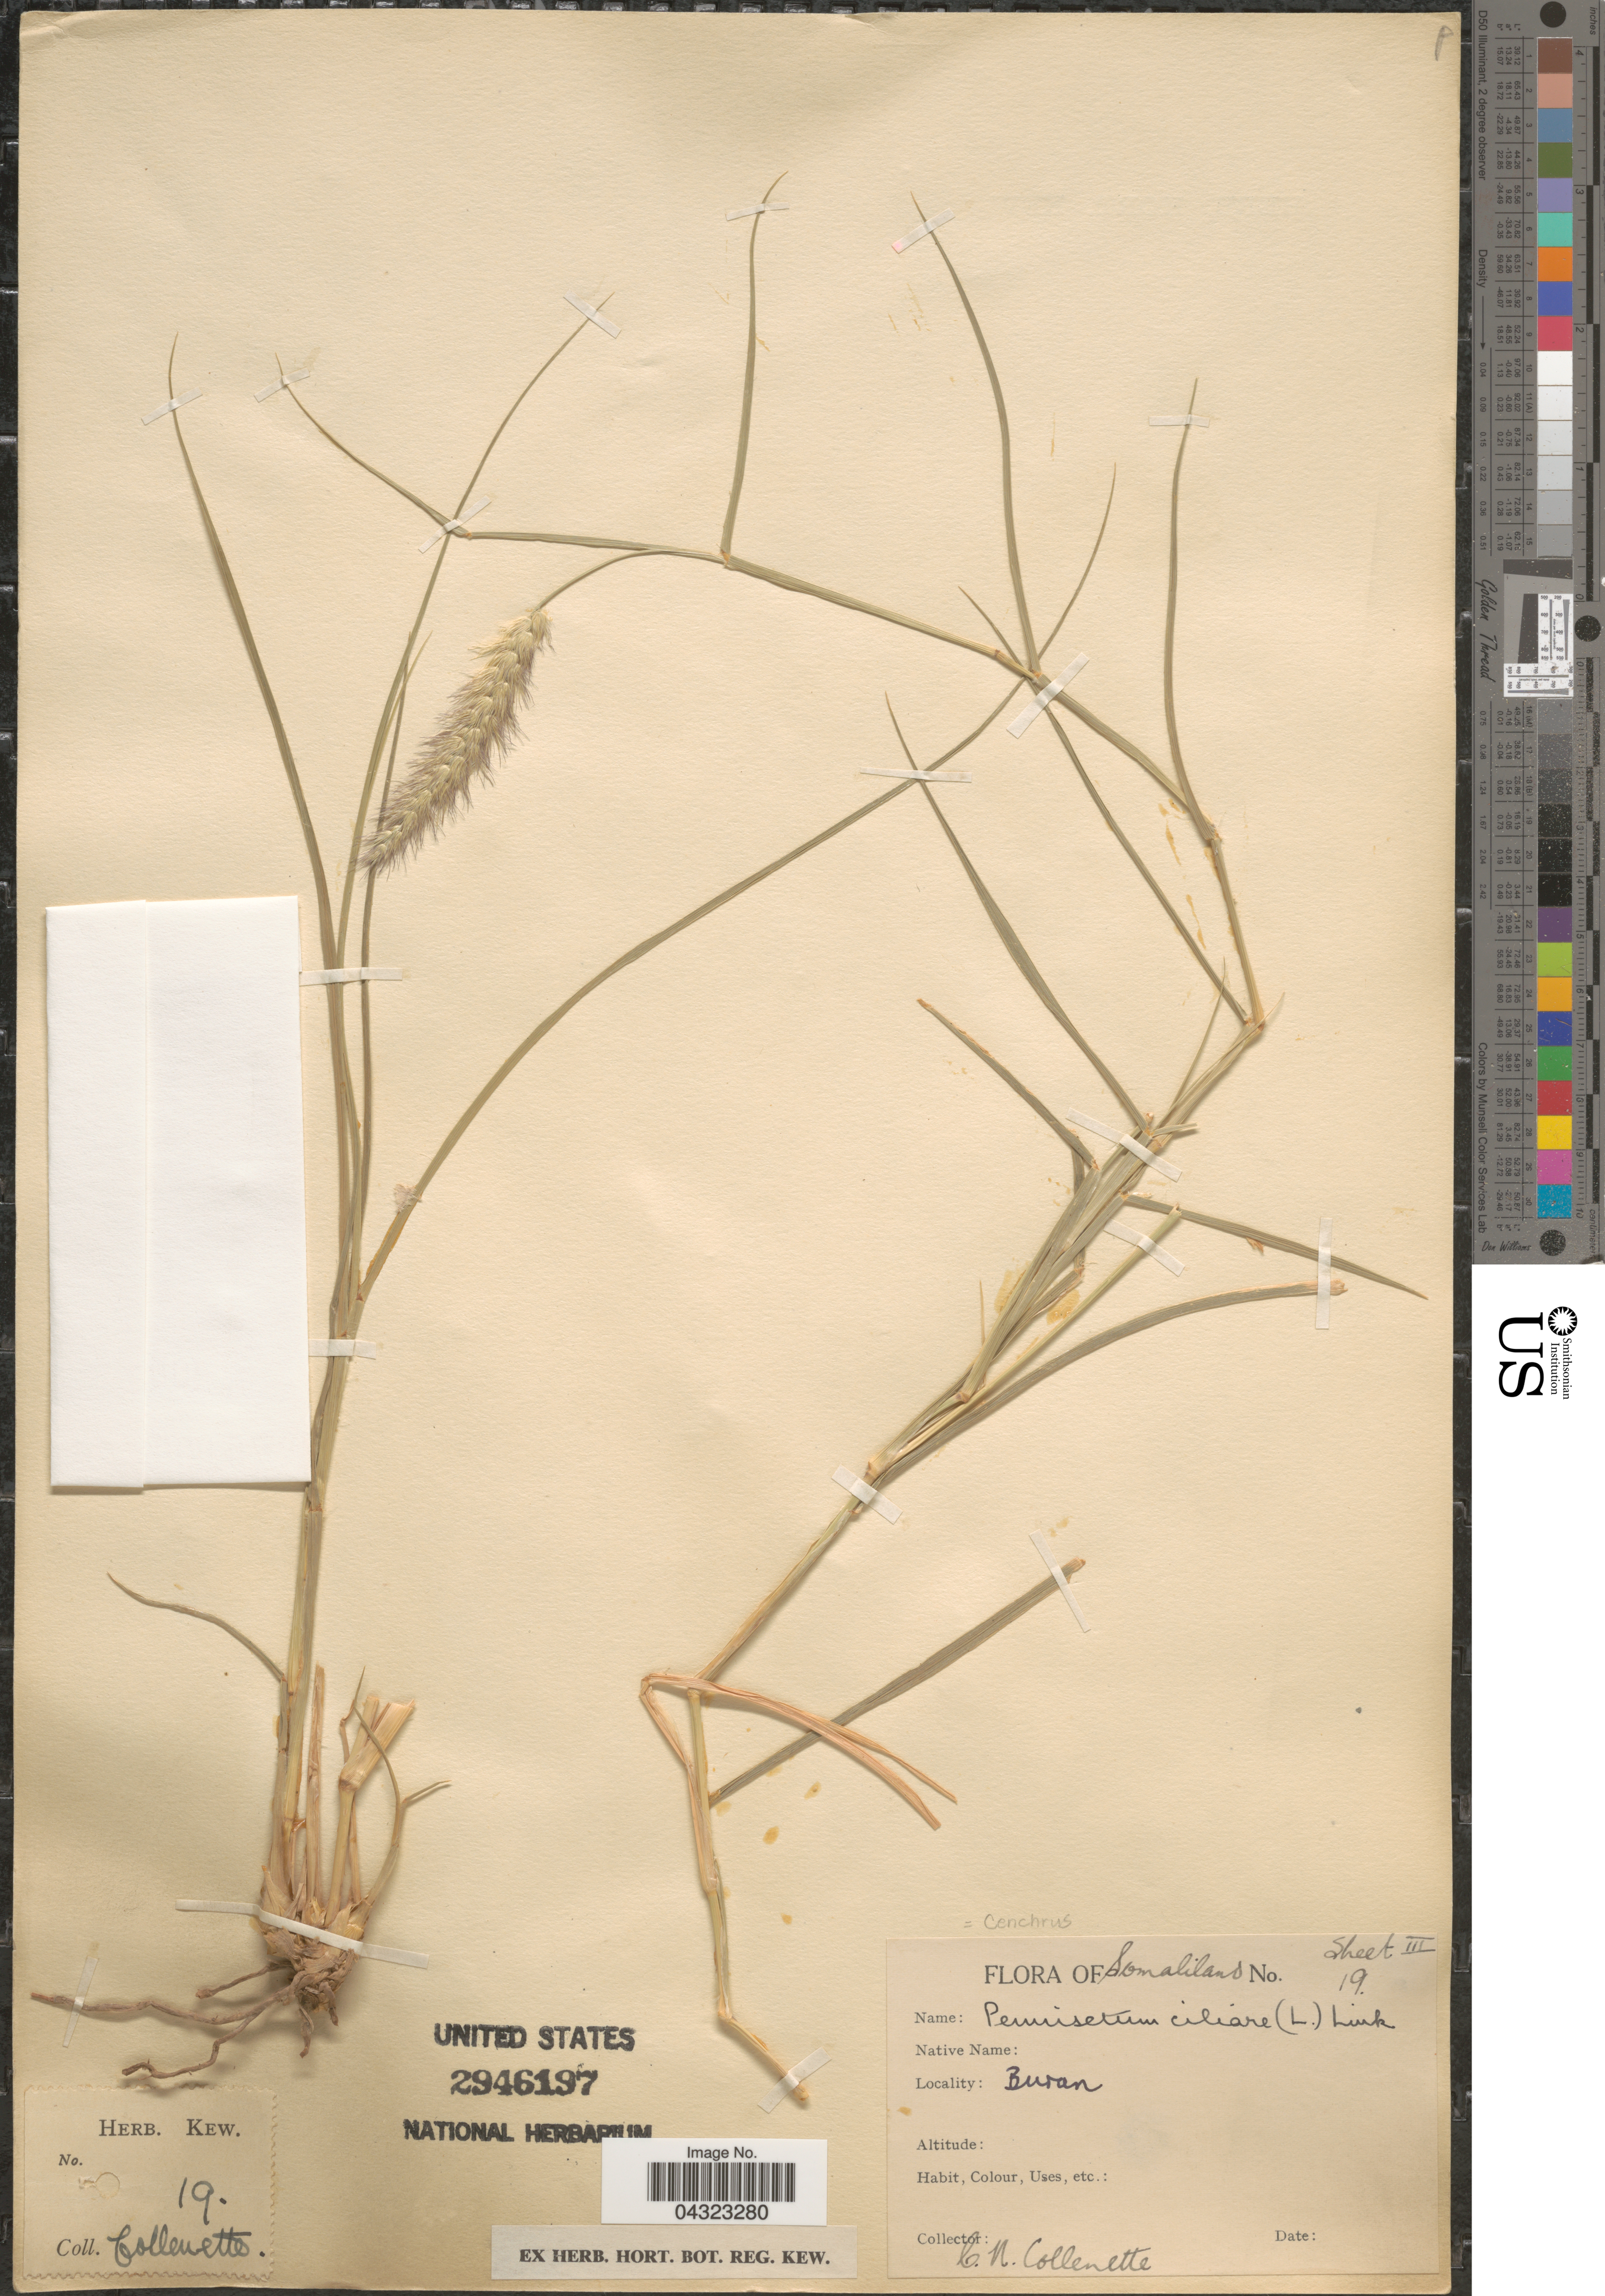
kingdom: Plantae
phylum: Tracheophyta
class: Liliopsida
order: Poales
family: Poaceae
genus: Cenchrus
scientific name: Cenchrus ciliaris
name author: L.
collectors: C. Collenette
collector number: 19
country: Somalia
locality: Somaliland. Buran.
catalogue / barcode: US 2946197